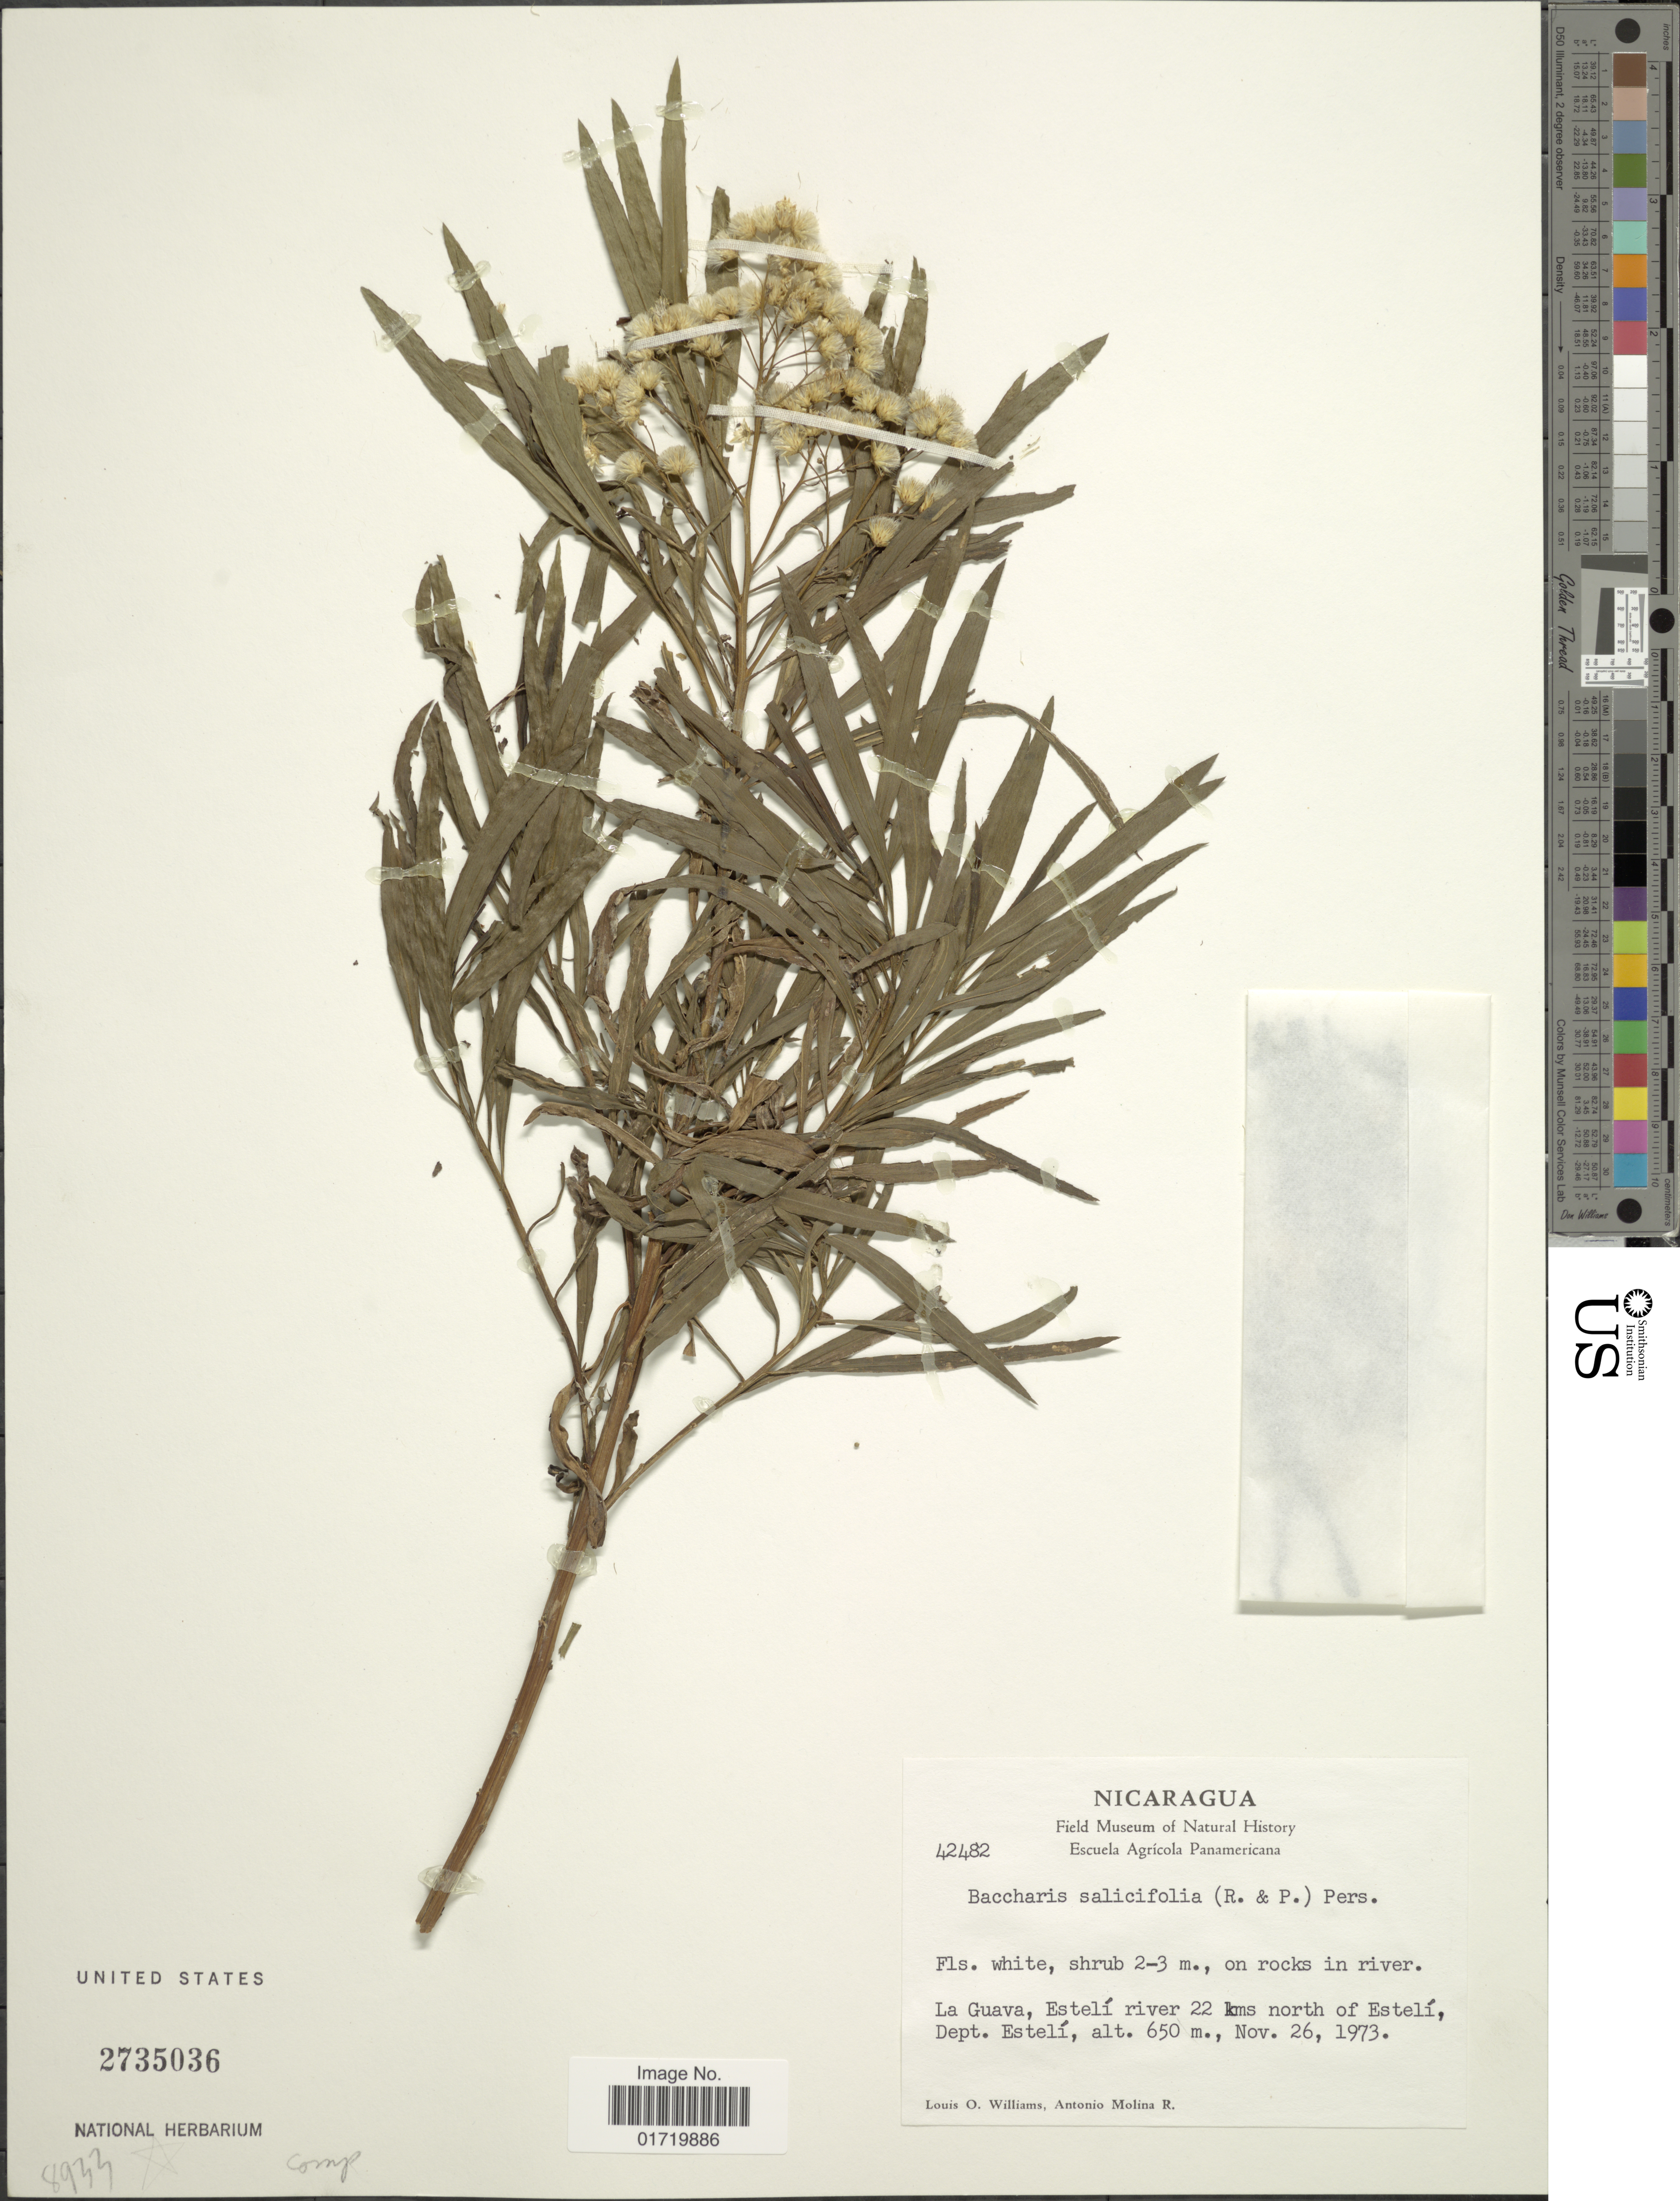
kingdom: Plantae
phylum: Tracheophyta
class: Magnoliopsida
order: Asterales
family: Asteraceae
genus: Baccharis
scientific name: Baccharis salicifolia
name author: (Ruiz & Pav.) Pers.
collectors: L. O. Williams & A. Molina R.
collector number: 42482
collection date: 1973-11-26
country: Nicaragua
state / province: Esteli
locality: La Guava, Esteli river 22 kms north of Esteli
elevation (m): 650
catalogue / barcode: US 2735036